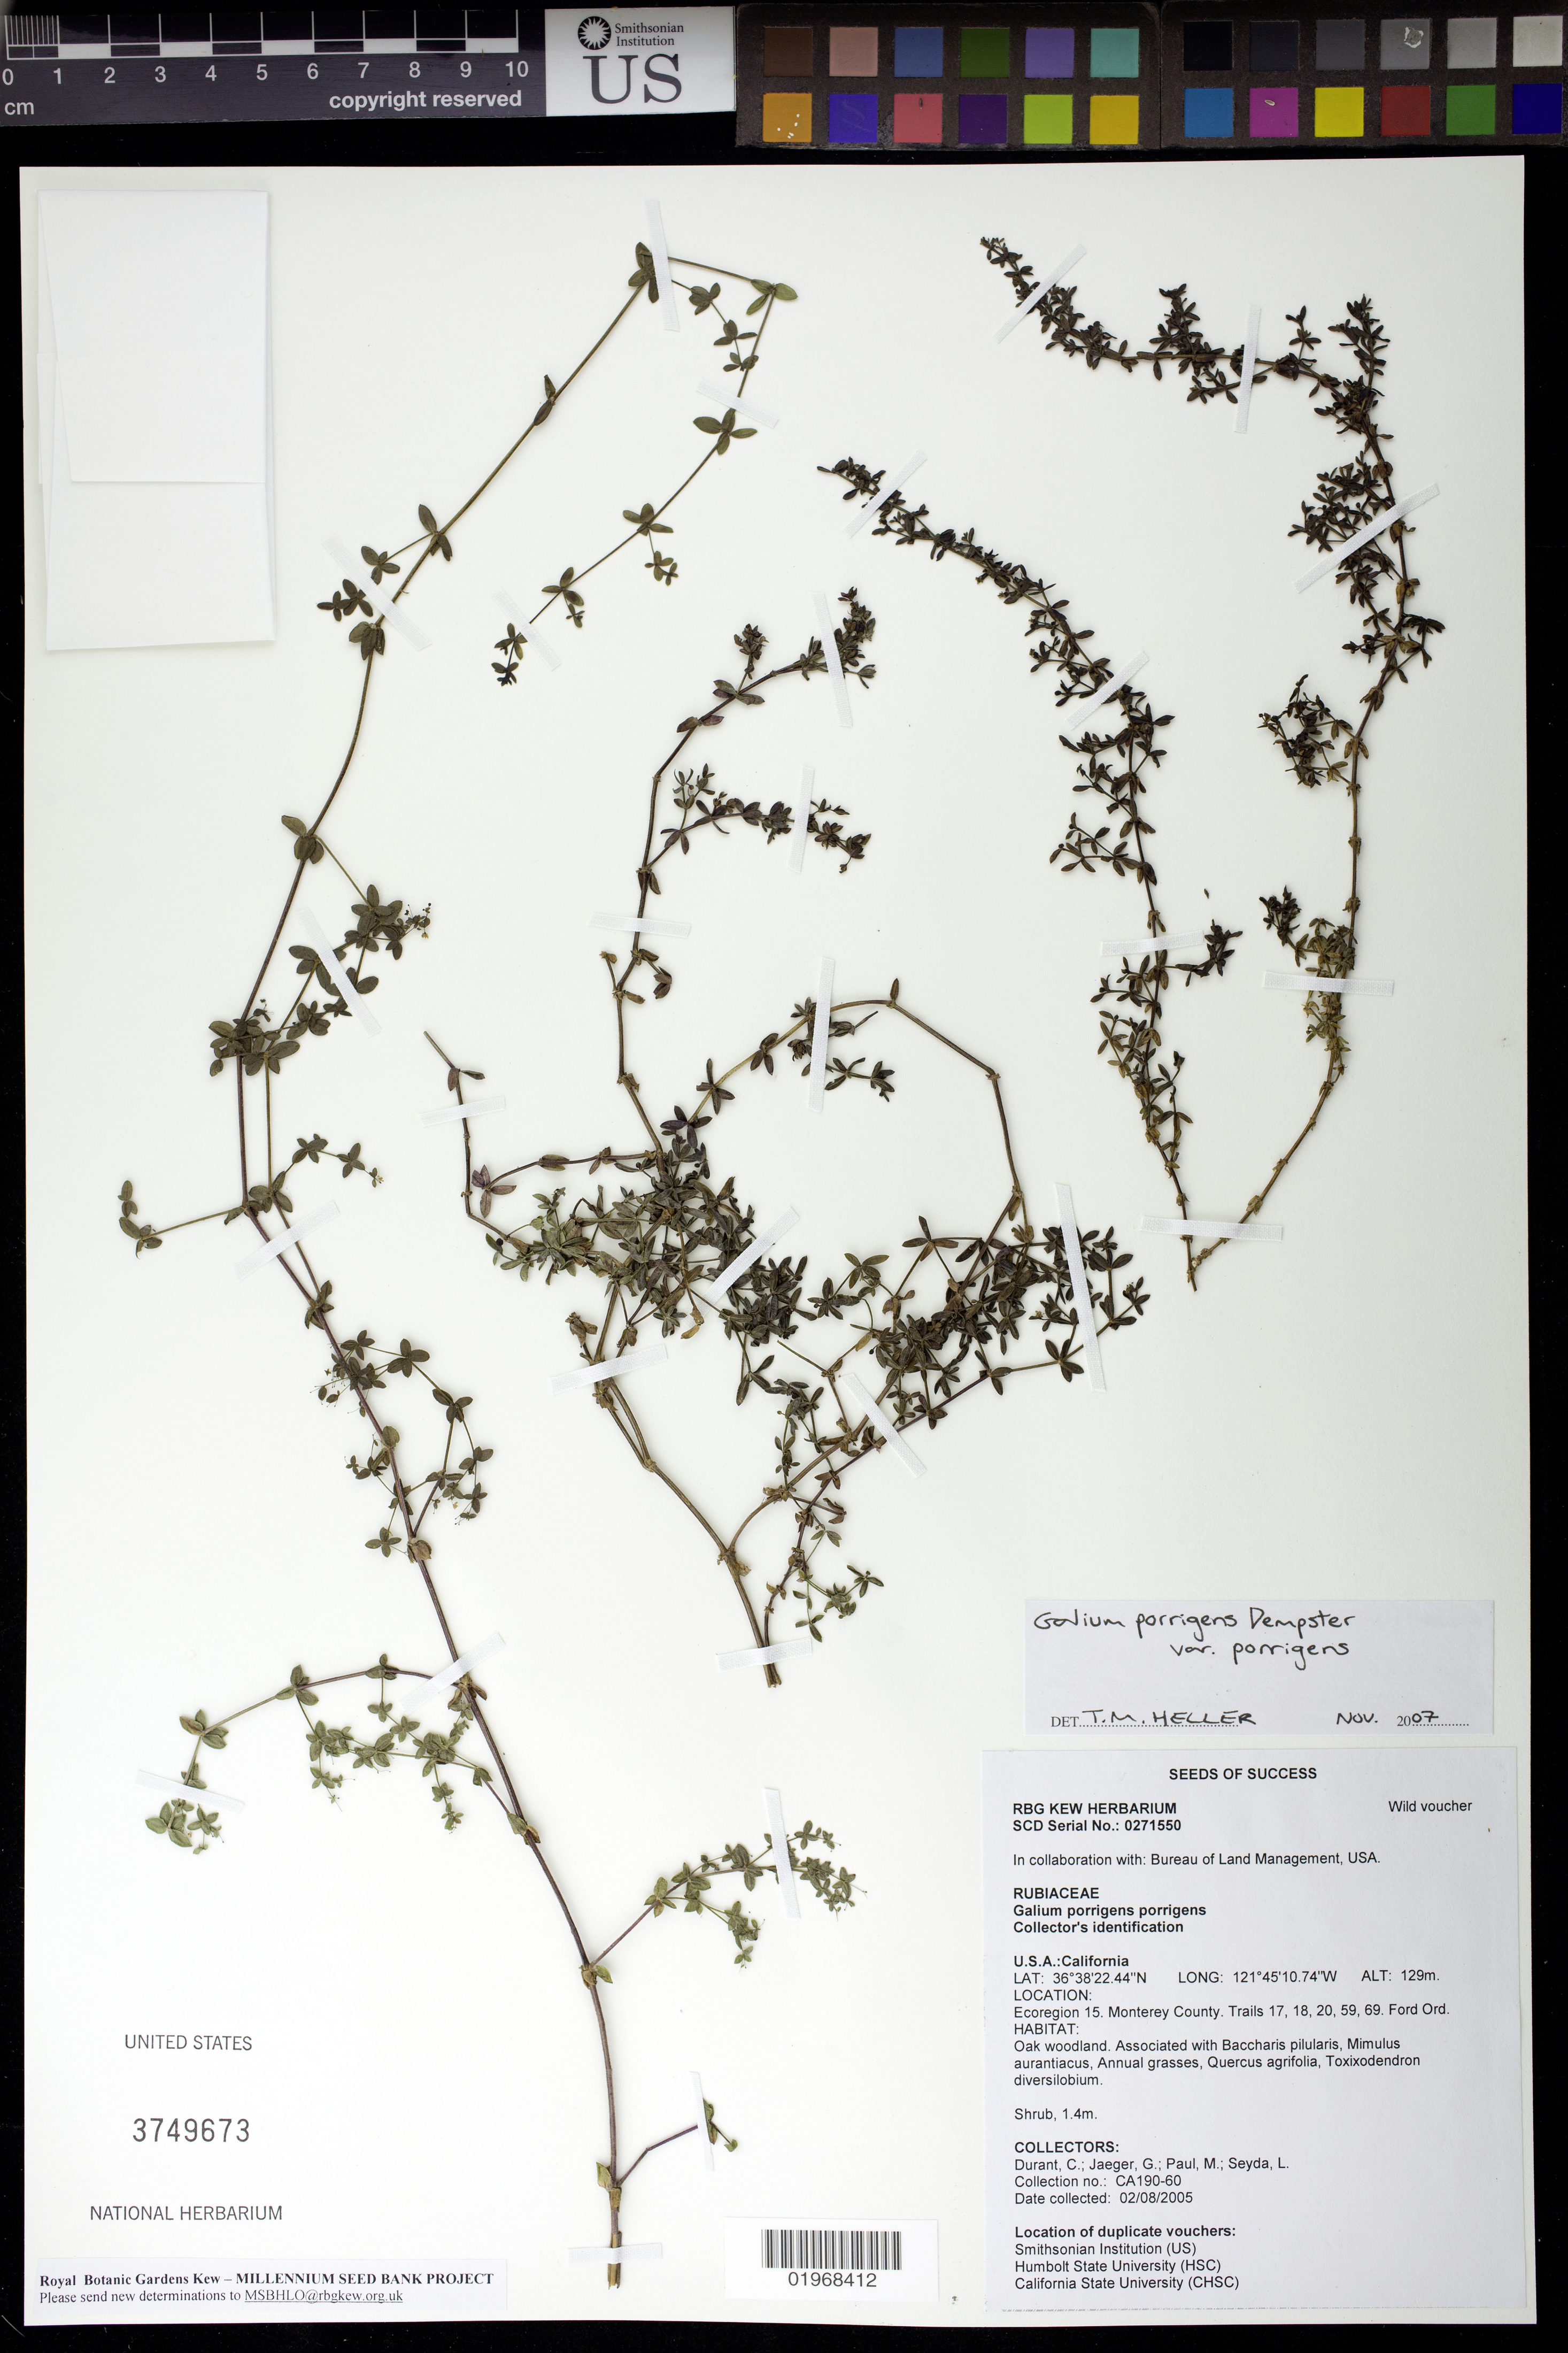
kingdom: Plantae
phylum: Tracheophyta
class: Magnoliopsida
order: Gentianales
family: Rubiaceae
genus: Galium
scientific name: Galium porrigens var. porrigens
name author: Dempster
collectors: C. Durant, G. Jaeger, M. Paul & L. Seyda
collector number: CA190-060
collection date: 2005-02-08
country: United States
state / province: California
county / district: Monterey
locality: Trails 17, 18, 20, 59, 69. Ford Ord.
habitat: Oak woodland. With Annual grasses, Quercus agrifolia, Mimulus aurantiacus, ect.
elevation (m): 129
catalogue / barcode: US 3749673